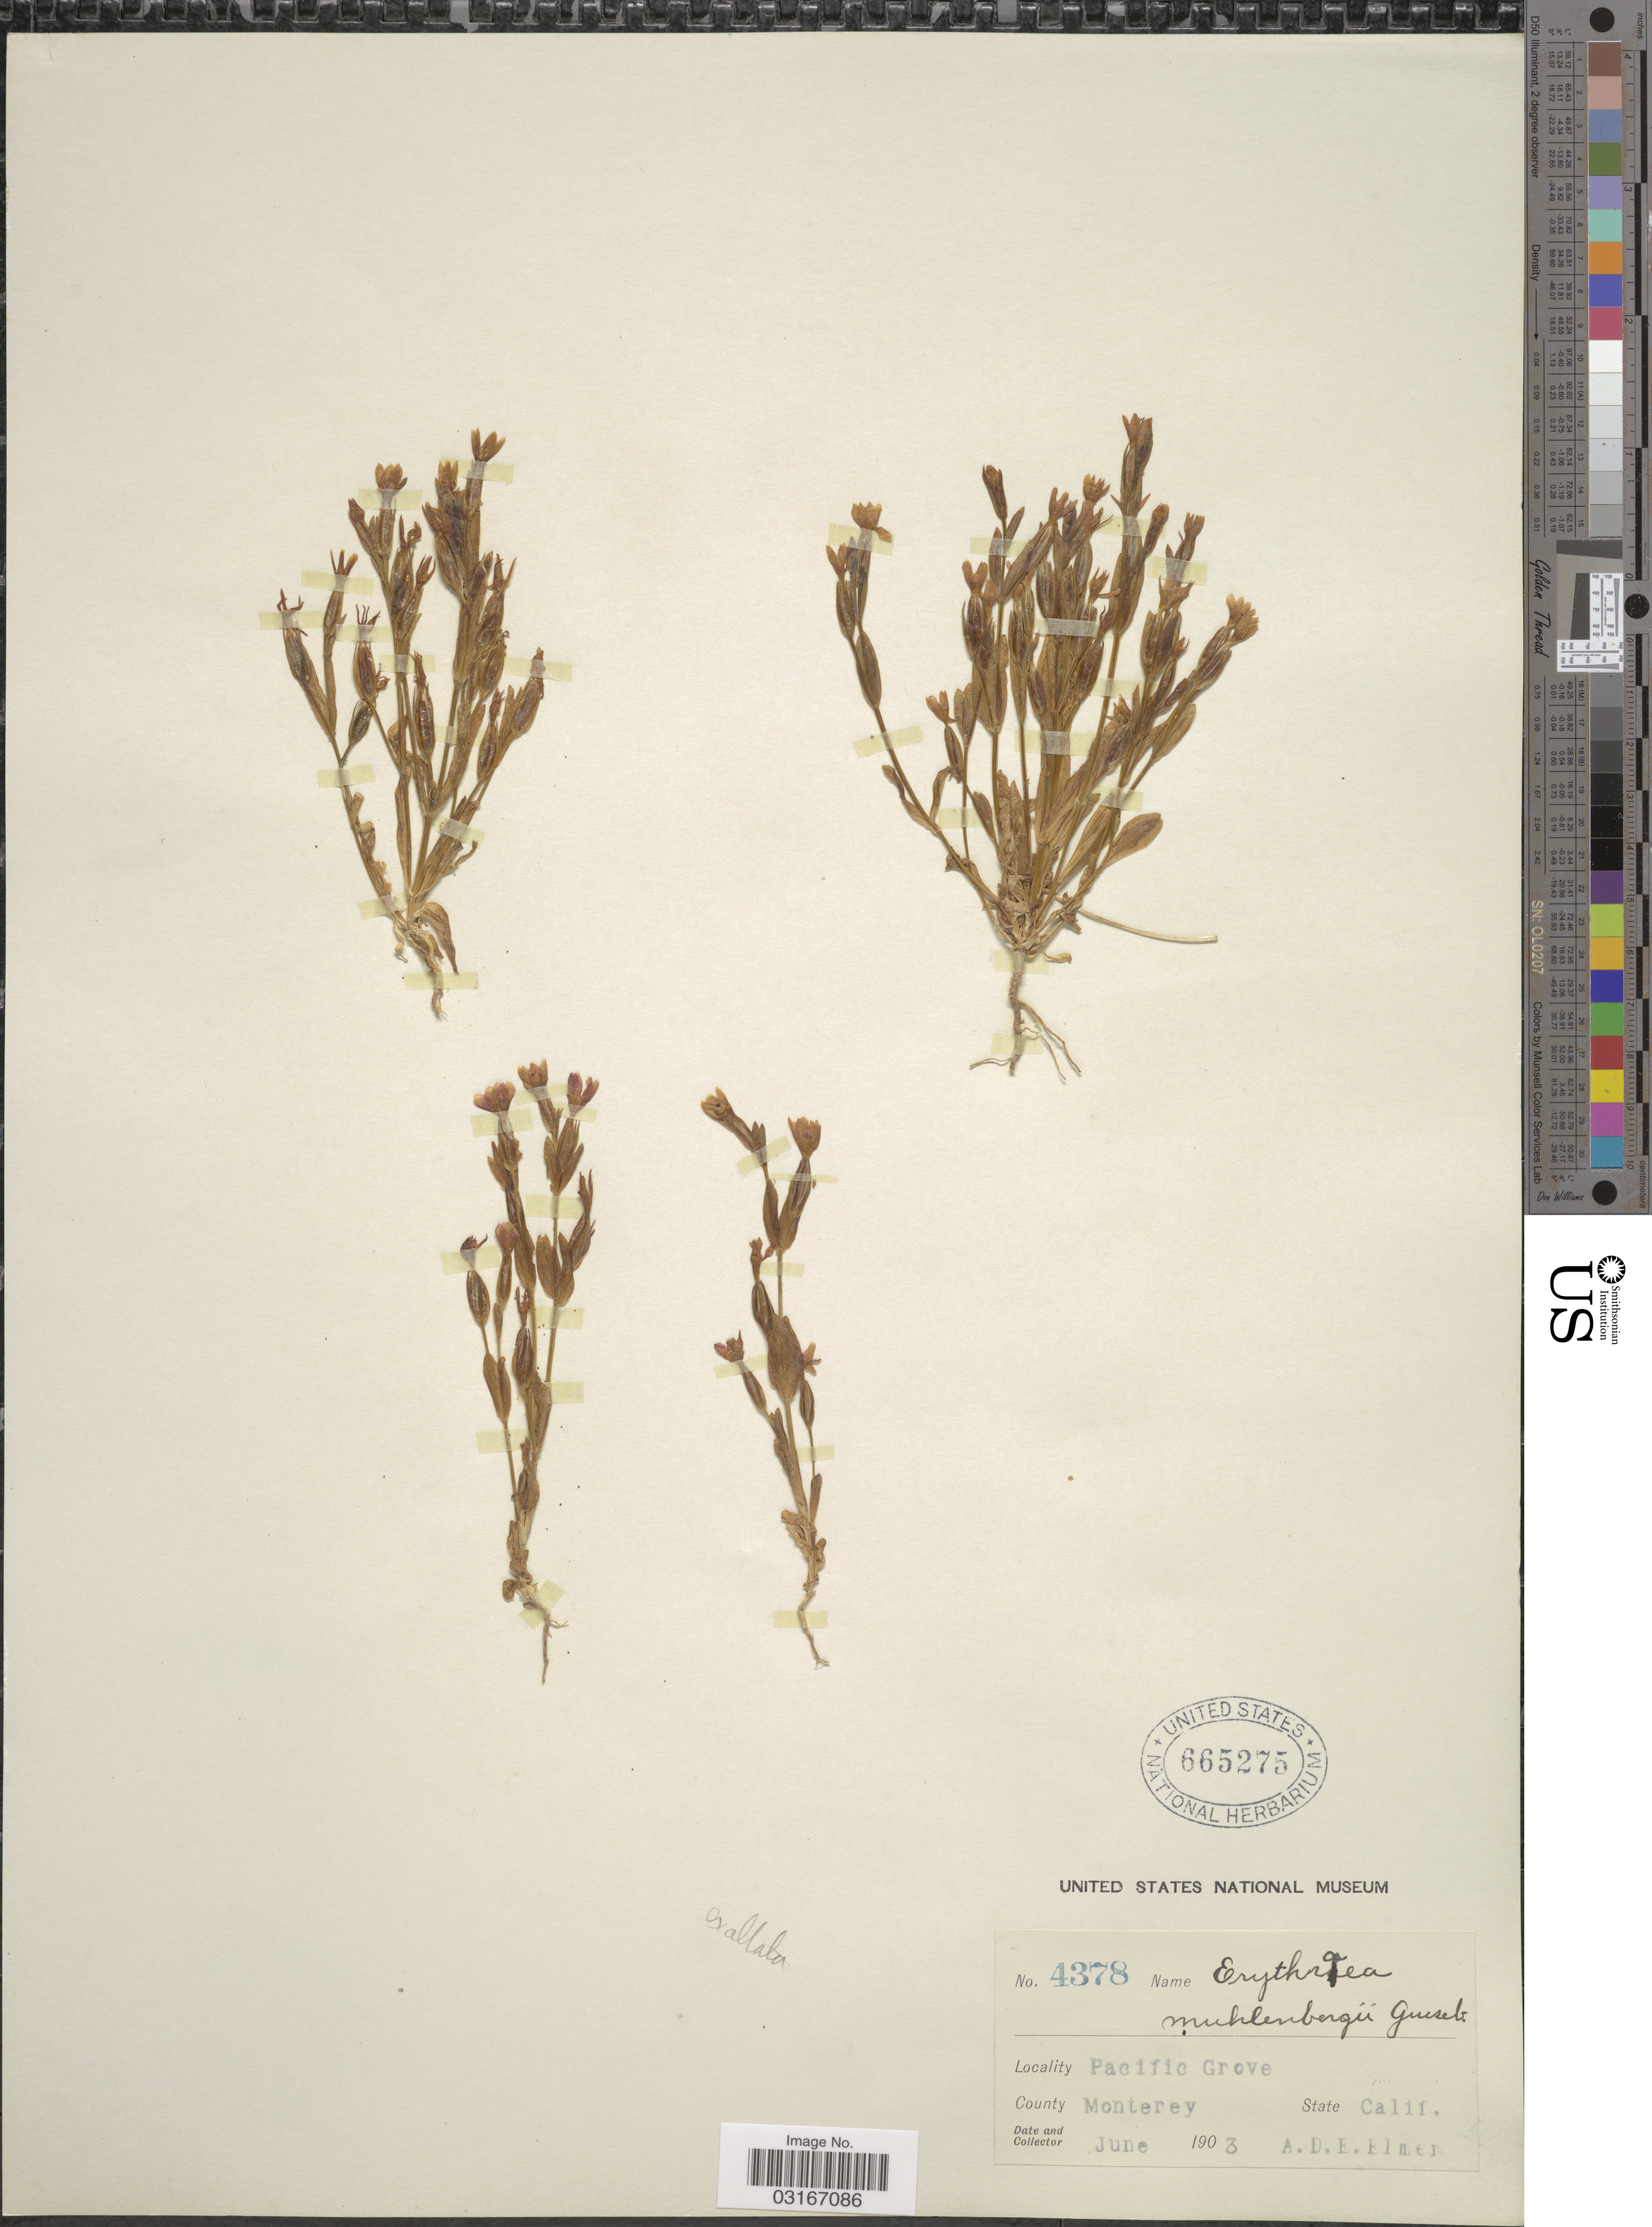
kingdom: Plantae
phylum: Tracheophyta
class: Magnoliopsida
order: Gentianales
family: Gentianaceae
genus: Centaurium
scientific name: Centaurium exaltatum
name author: (Griseb.) W. Wight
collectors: A. D. E. Elmer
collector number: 4378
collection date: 1903-06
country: United States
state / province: California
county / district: Monterey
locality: Pacific Grove. County Monterey.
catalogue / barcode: US 665275